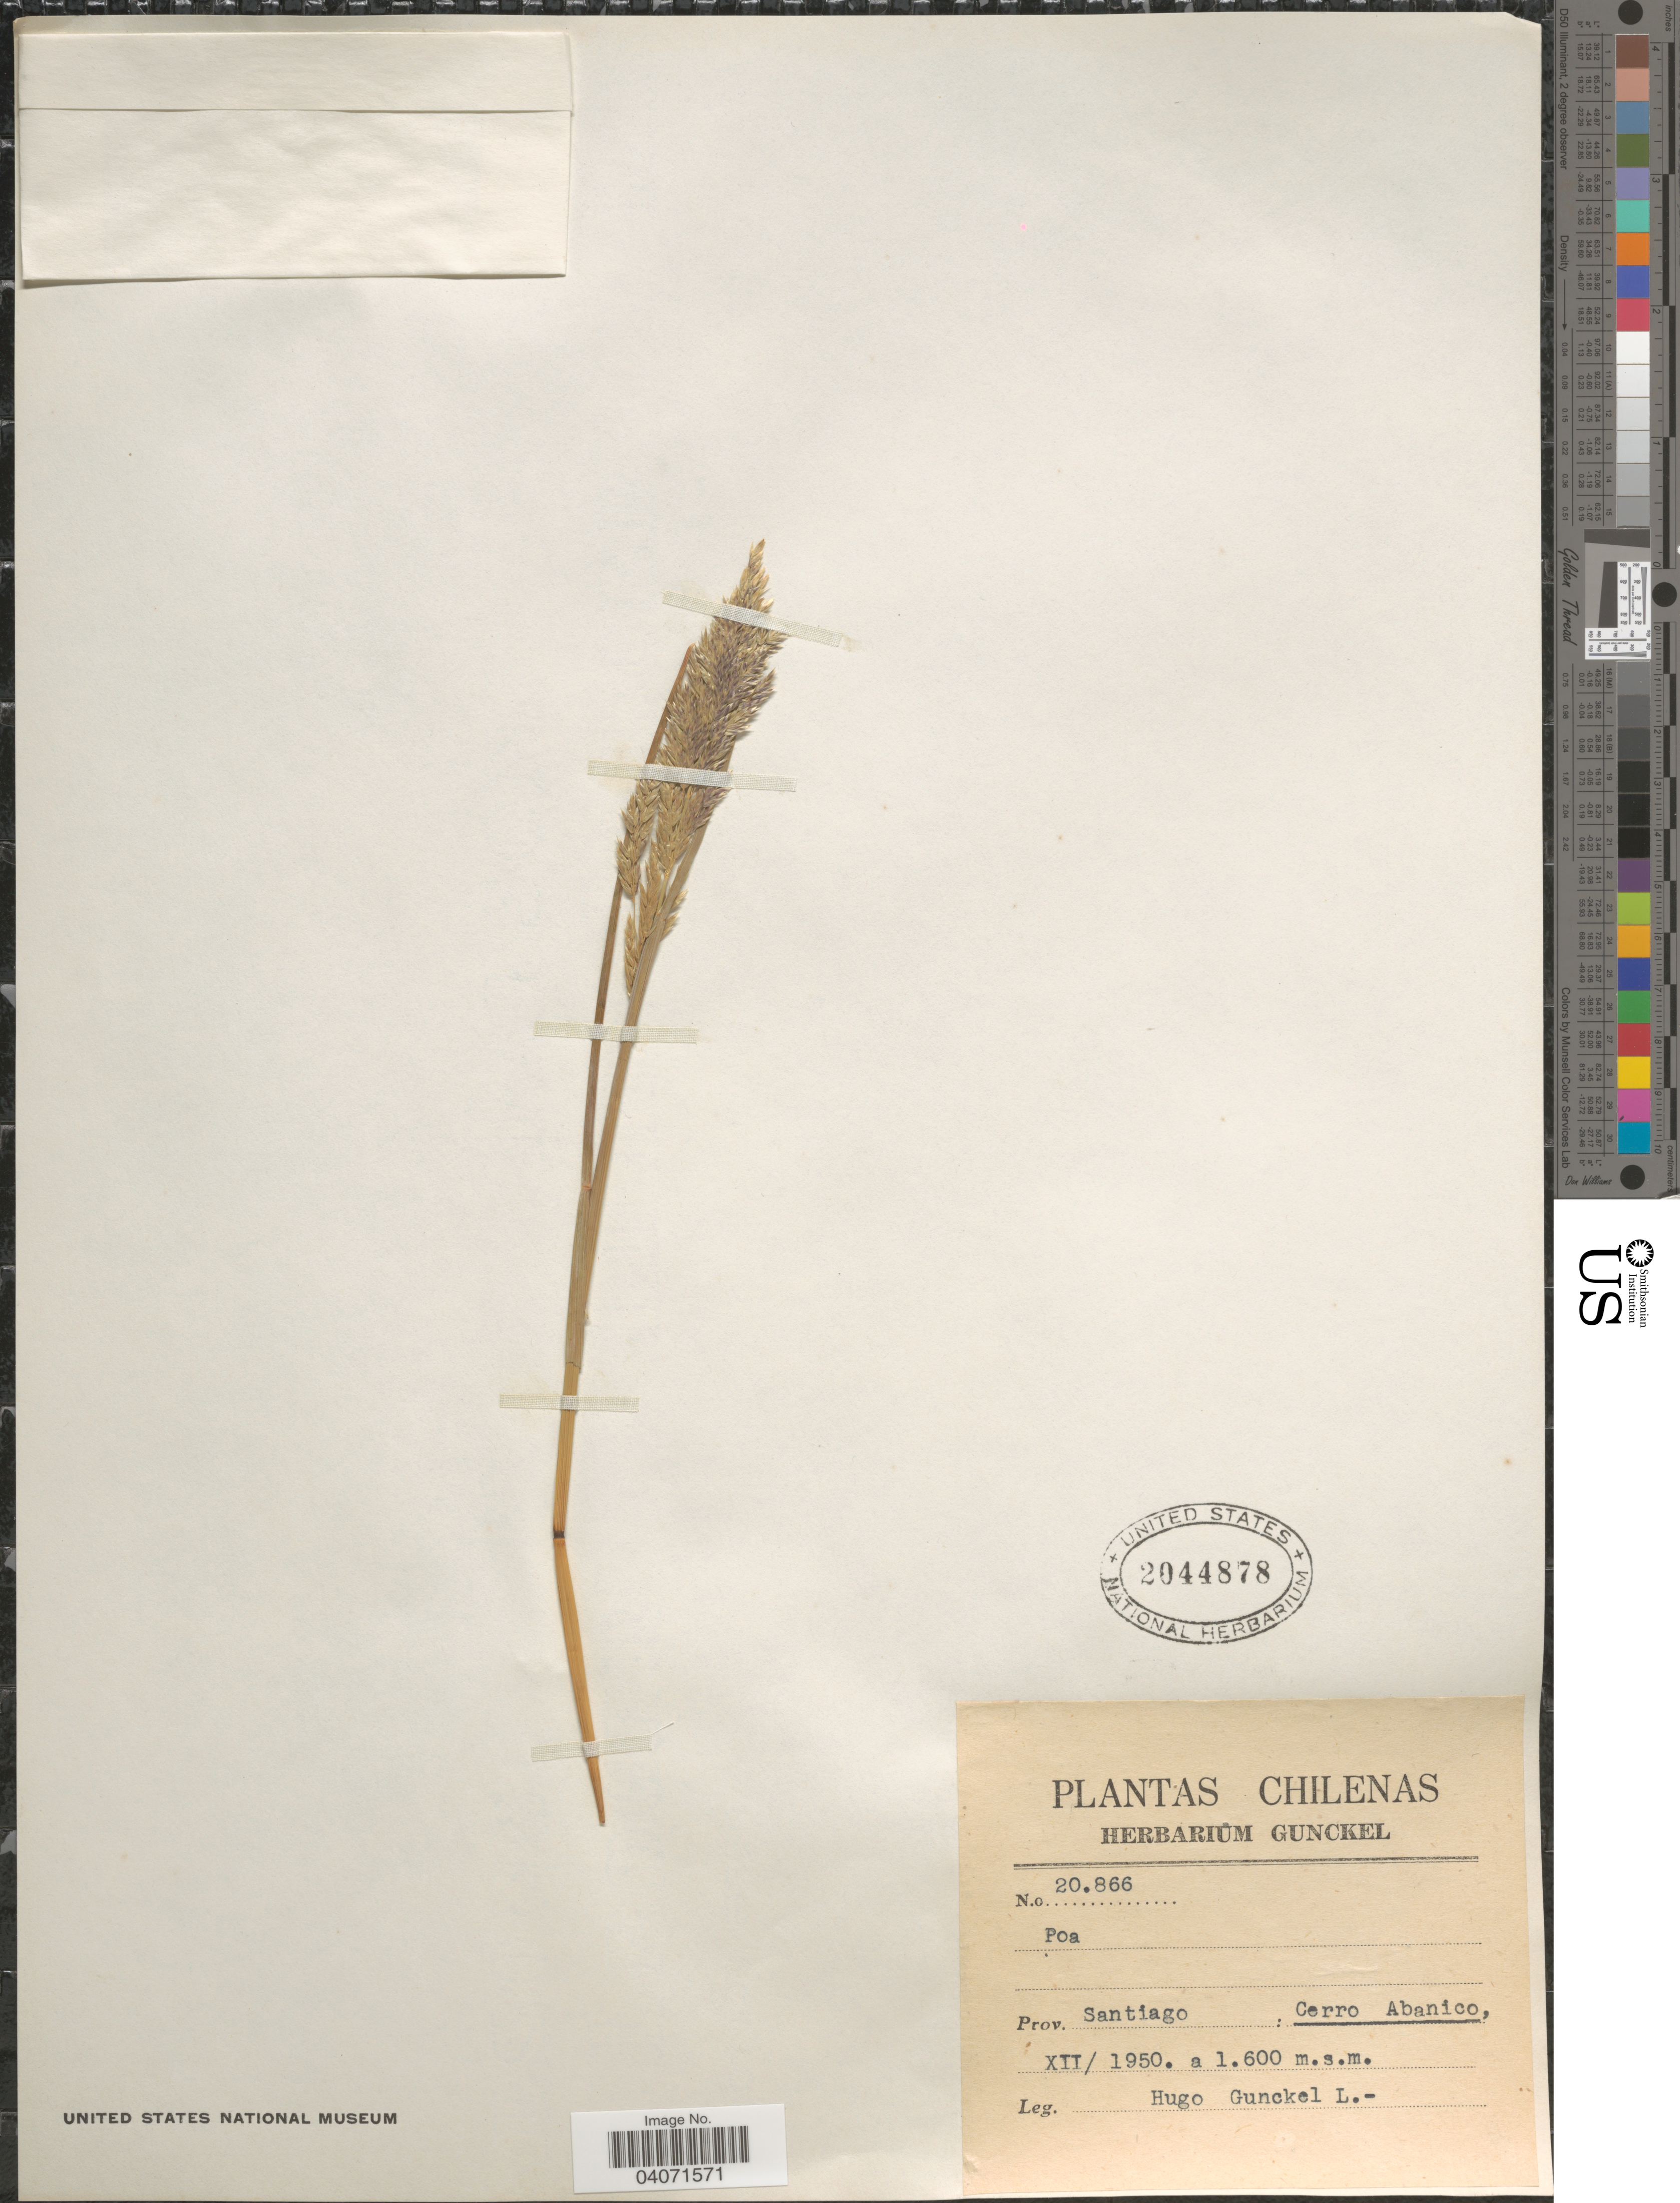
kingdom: Plantae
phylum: Tracheophyta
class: Liliopsida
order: Poales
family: Poaceae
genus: Poa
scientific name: Poa sp.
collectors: H. Gunckel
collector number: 20866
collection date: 1950-12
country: Chile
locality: Prov. Santiago: Cerro Abanico.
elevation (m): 1600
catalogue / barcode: US 2044878